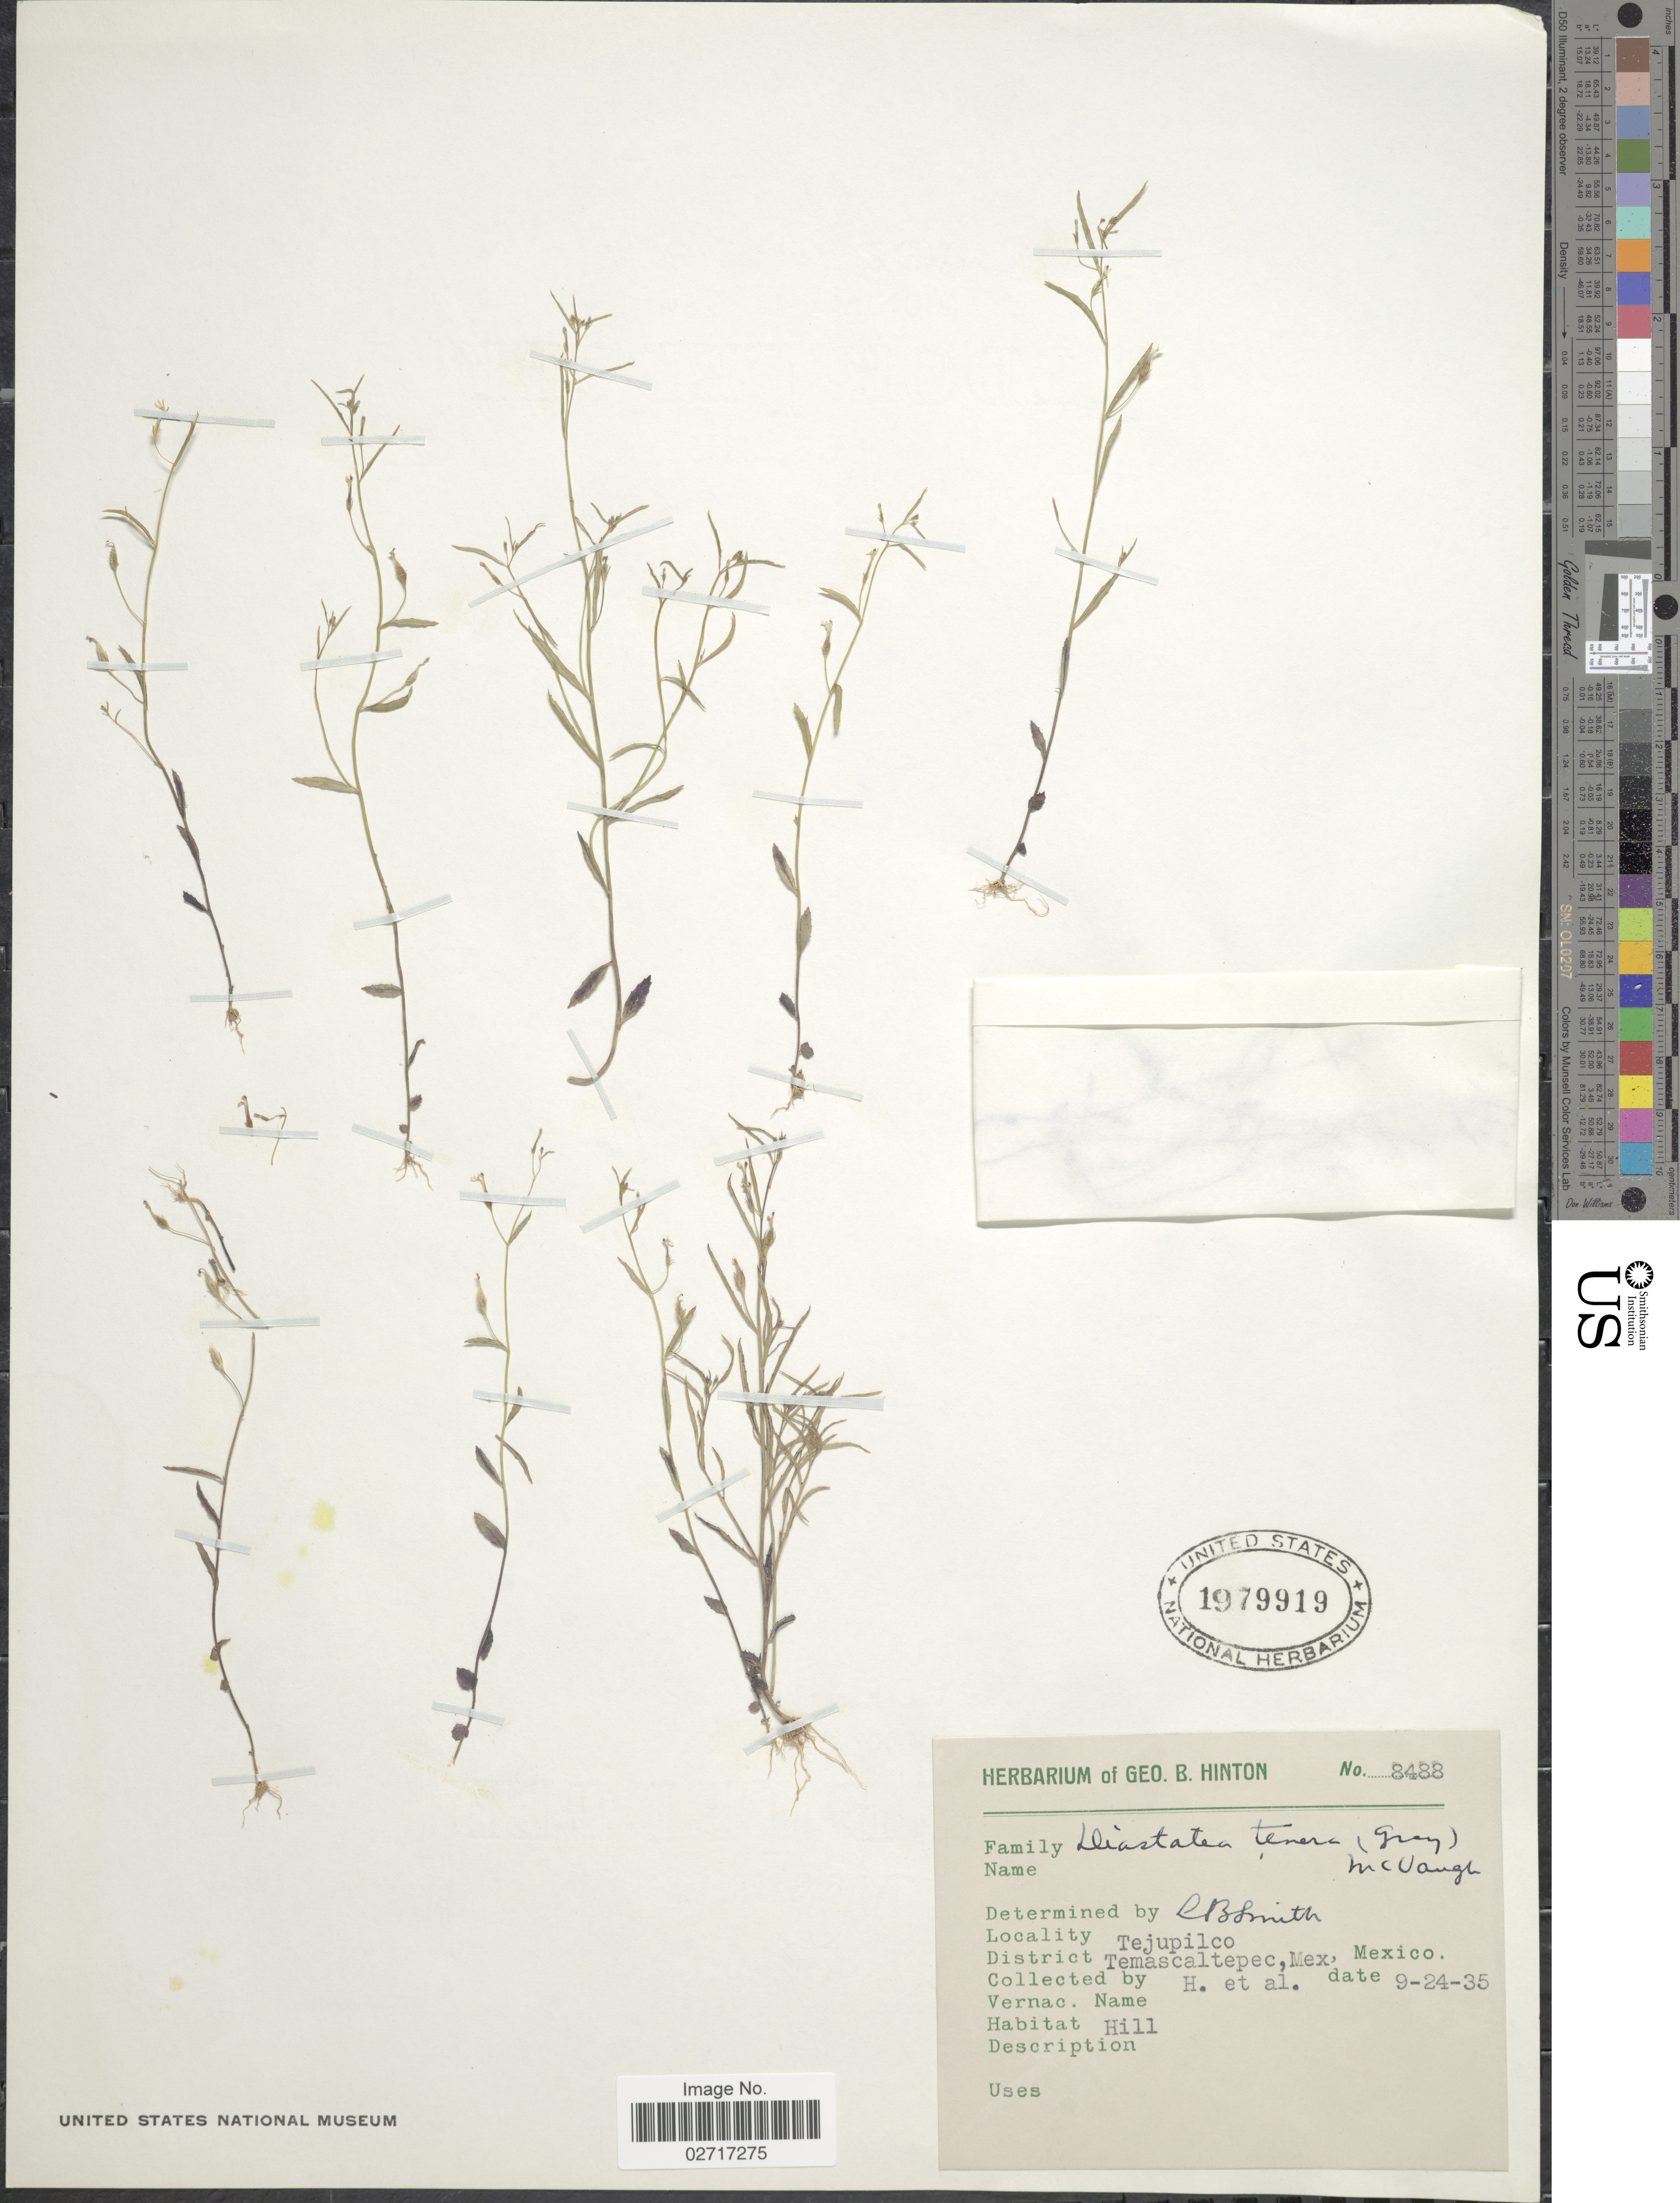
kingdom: Plantae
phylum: Tracheophyta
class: Magnoliopsida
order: Asterales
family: Campanulaceae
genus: Diastatea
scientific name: Diastatea tenera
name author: (A. Gray) McVaugh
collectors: G. B. Hinton & et al.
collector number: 8488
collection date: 1935-09-24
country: Mexico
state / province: México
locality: Tejupilco, District Temascaltepec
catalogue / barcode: US 1979919